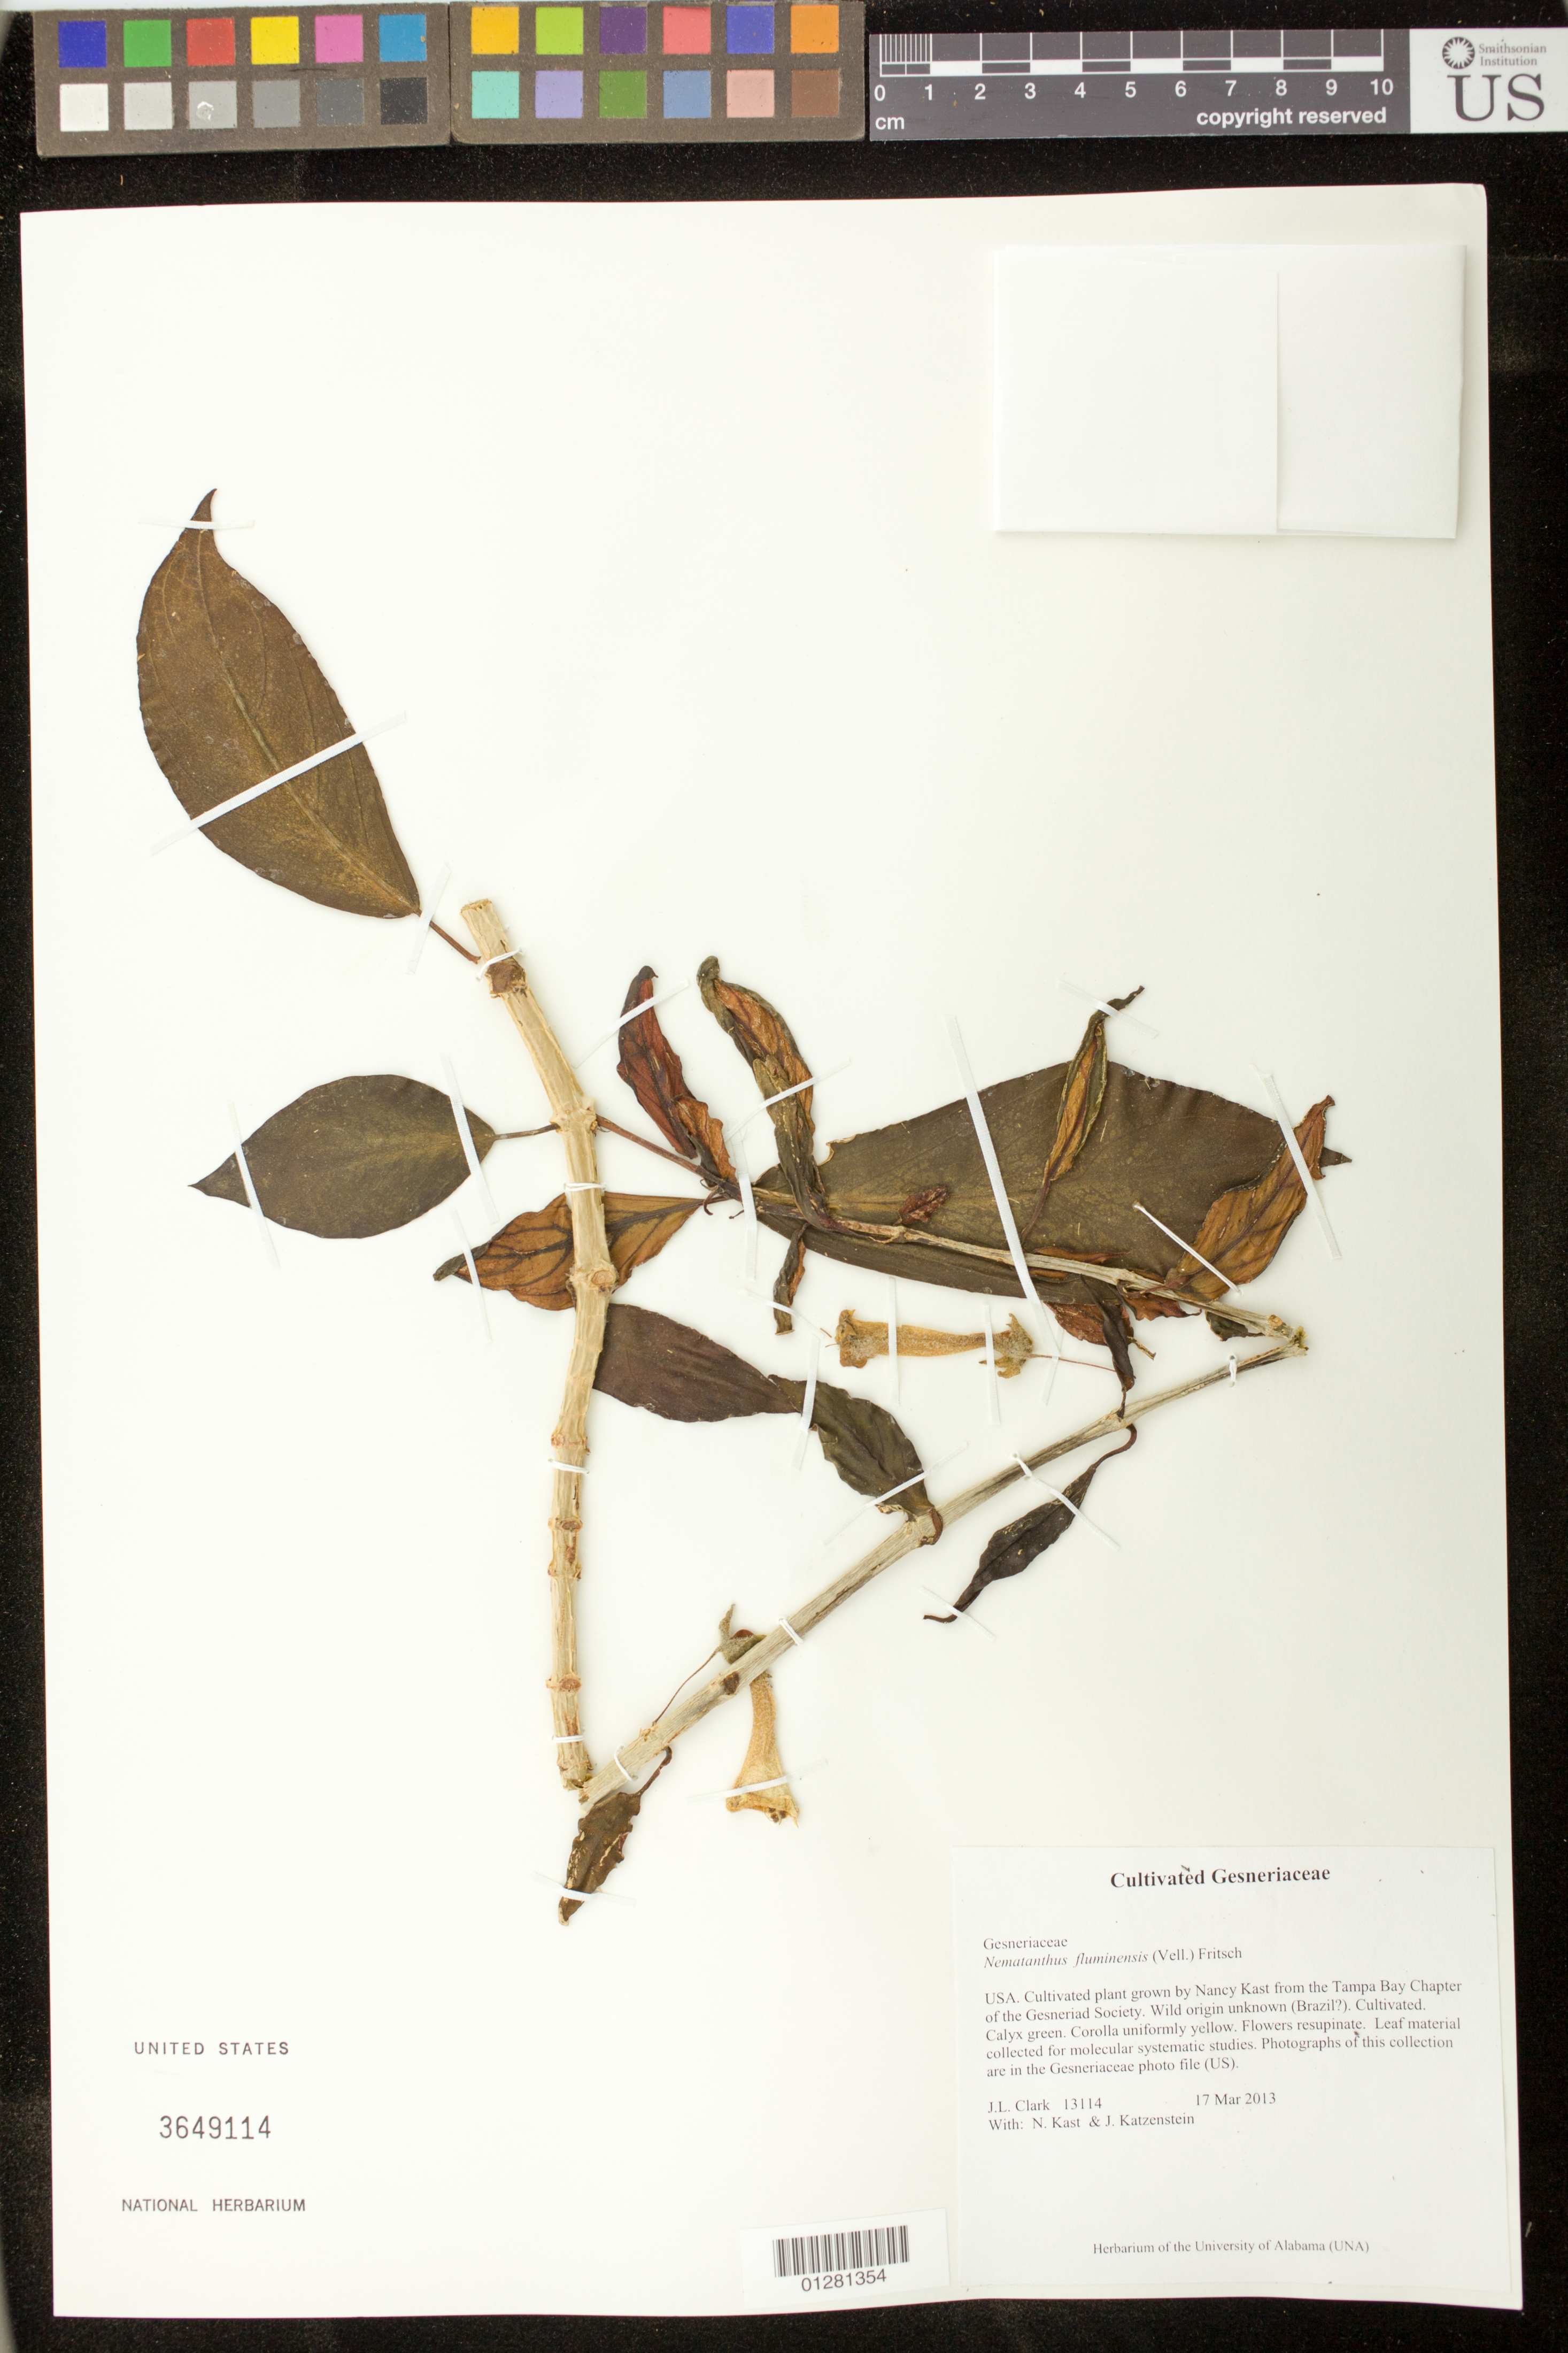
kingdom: Plantae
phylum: Tracheophyta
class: Magnoliopsida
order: Lamiales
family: Gesneriaceae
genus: Nematanthus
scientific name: Nematanthus fluminensis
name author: (Vell.) Fritsch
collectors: J. L. Clark, N. Kast & J. Katzenstein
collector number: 13114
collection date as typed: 17 Mar 2013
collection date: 2013-03-17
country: United States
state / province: Florida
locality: Cultivated plant grown by Nancy Kast from the Tampa Bay Chapter of the Gesneriad Society.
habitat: Cultivated.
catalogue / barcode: US 3649114